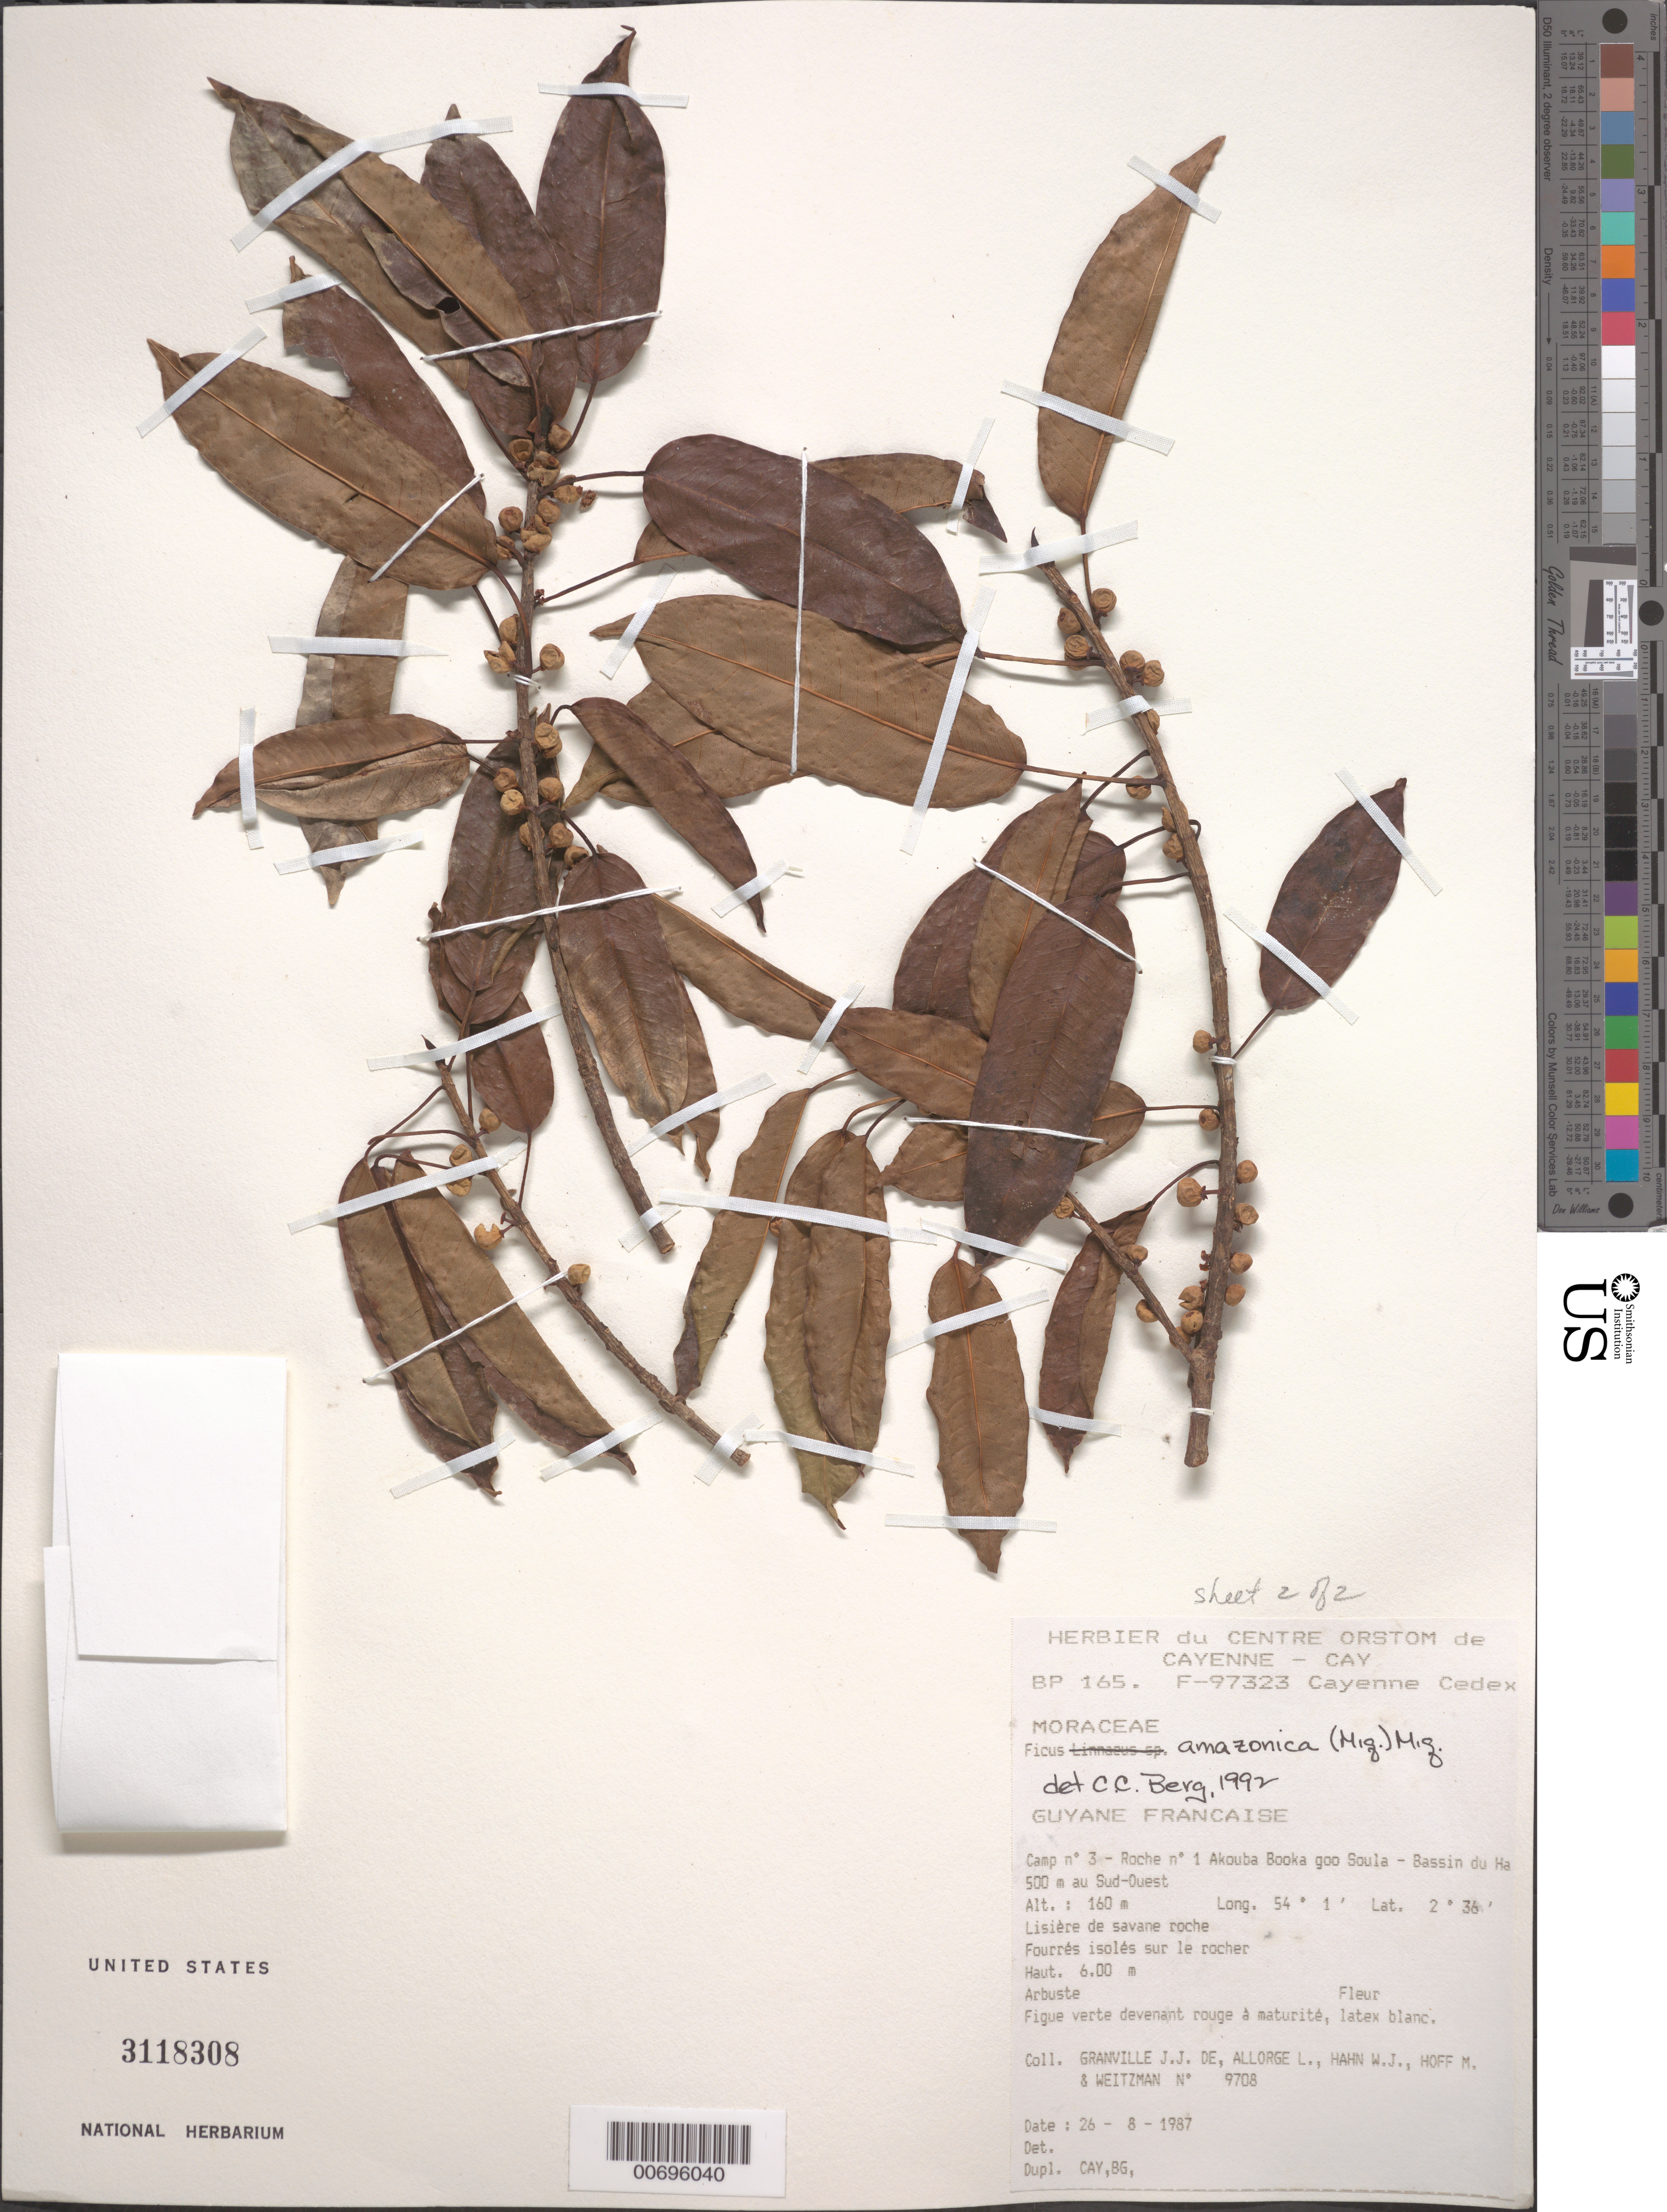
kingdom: Plantae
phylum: Tracheophyta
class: Magnoliopsida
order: Rosales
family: Moraceae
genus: Ficus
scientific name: Ficus amazonica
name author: (Miq.) Miq.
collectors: J.-J. de Granville, L. Allorge, W. J. Hahn, M. Hoff & Weitzman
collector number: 9708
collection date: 1987-08-26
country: French Guiana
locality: Guyane Francaise. Camp n° 3 - Roche n° 1 Akouba Booka goo Soula - Bassin du Ha 500 m au Sud-Ouest.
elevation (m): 160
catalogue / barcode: US 3118308